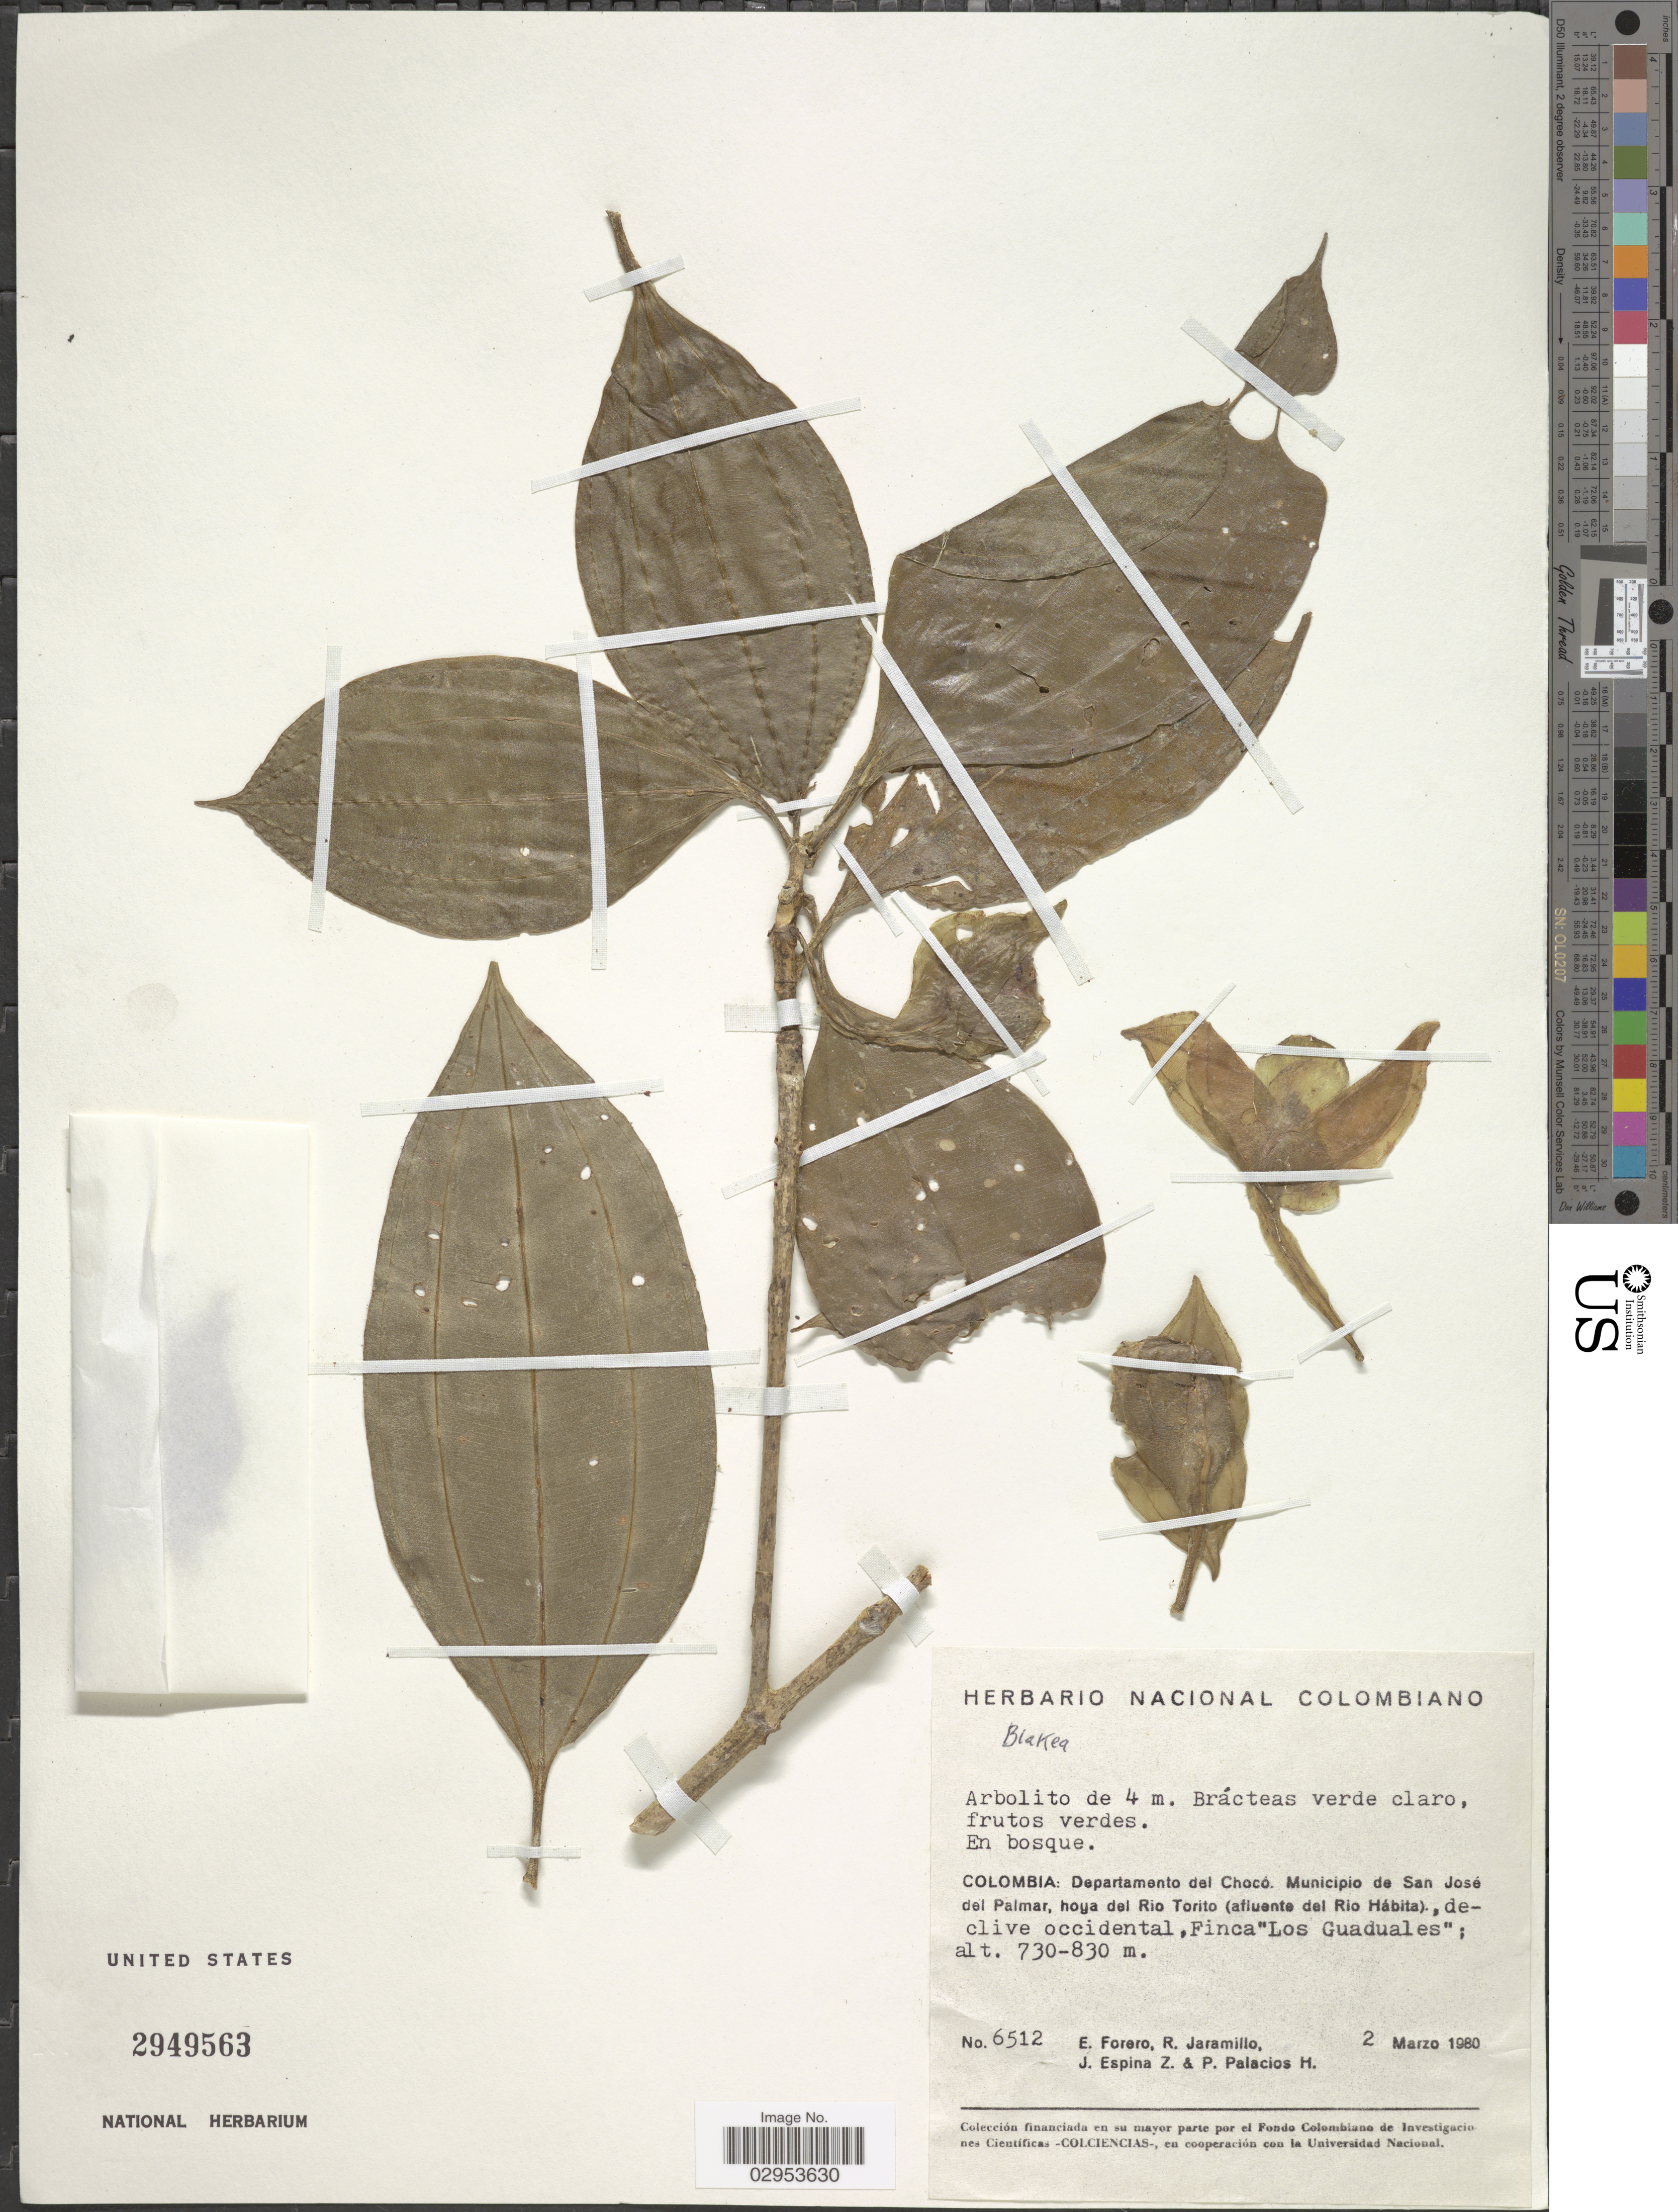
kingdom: Plantae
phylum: Tracheophyta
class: Magnoliopsida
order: Myrtales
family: Melastomataceae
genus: Blakea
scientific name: Blakea sp.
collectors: E. Forero, R. Jaramillo, J. Espina Z. & P. Palacios H.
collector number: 6512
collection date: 1980-03-02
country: Colombia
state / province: Chocó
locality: Departamento del Chocó. Municipio de San José del Palmar, hoya del Rio Torito (afluente del Rio Hábita). Finca "Los Guaduales".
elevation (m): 730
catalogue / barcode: US 2949563